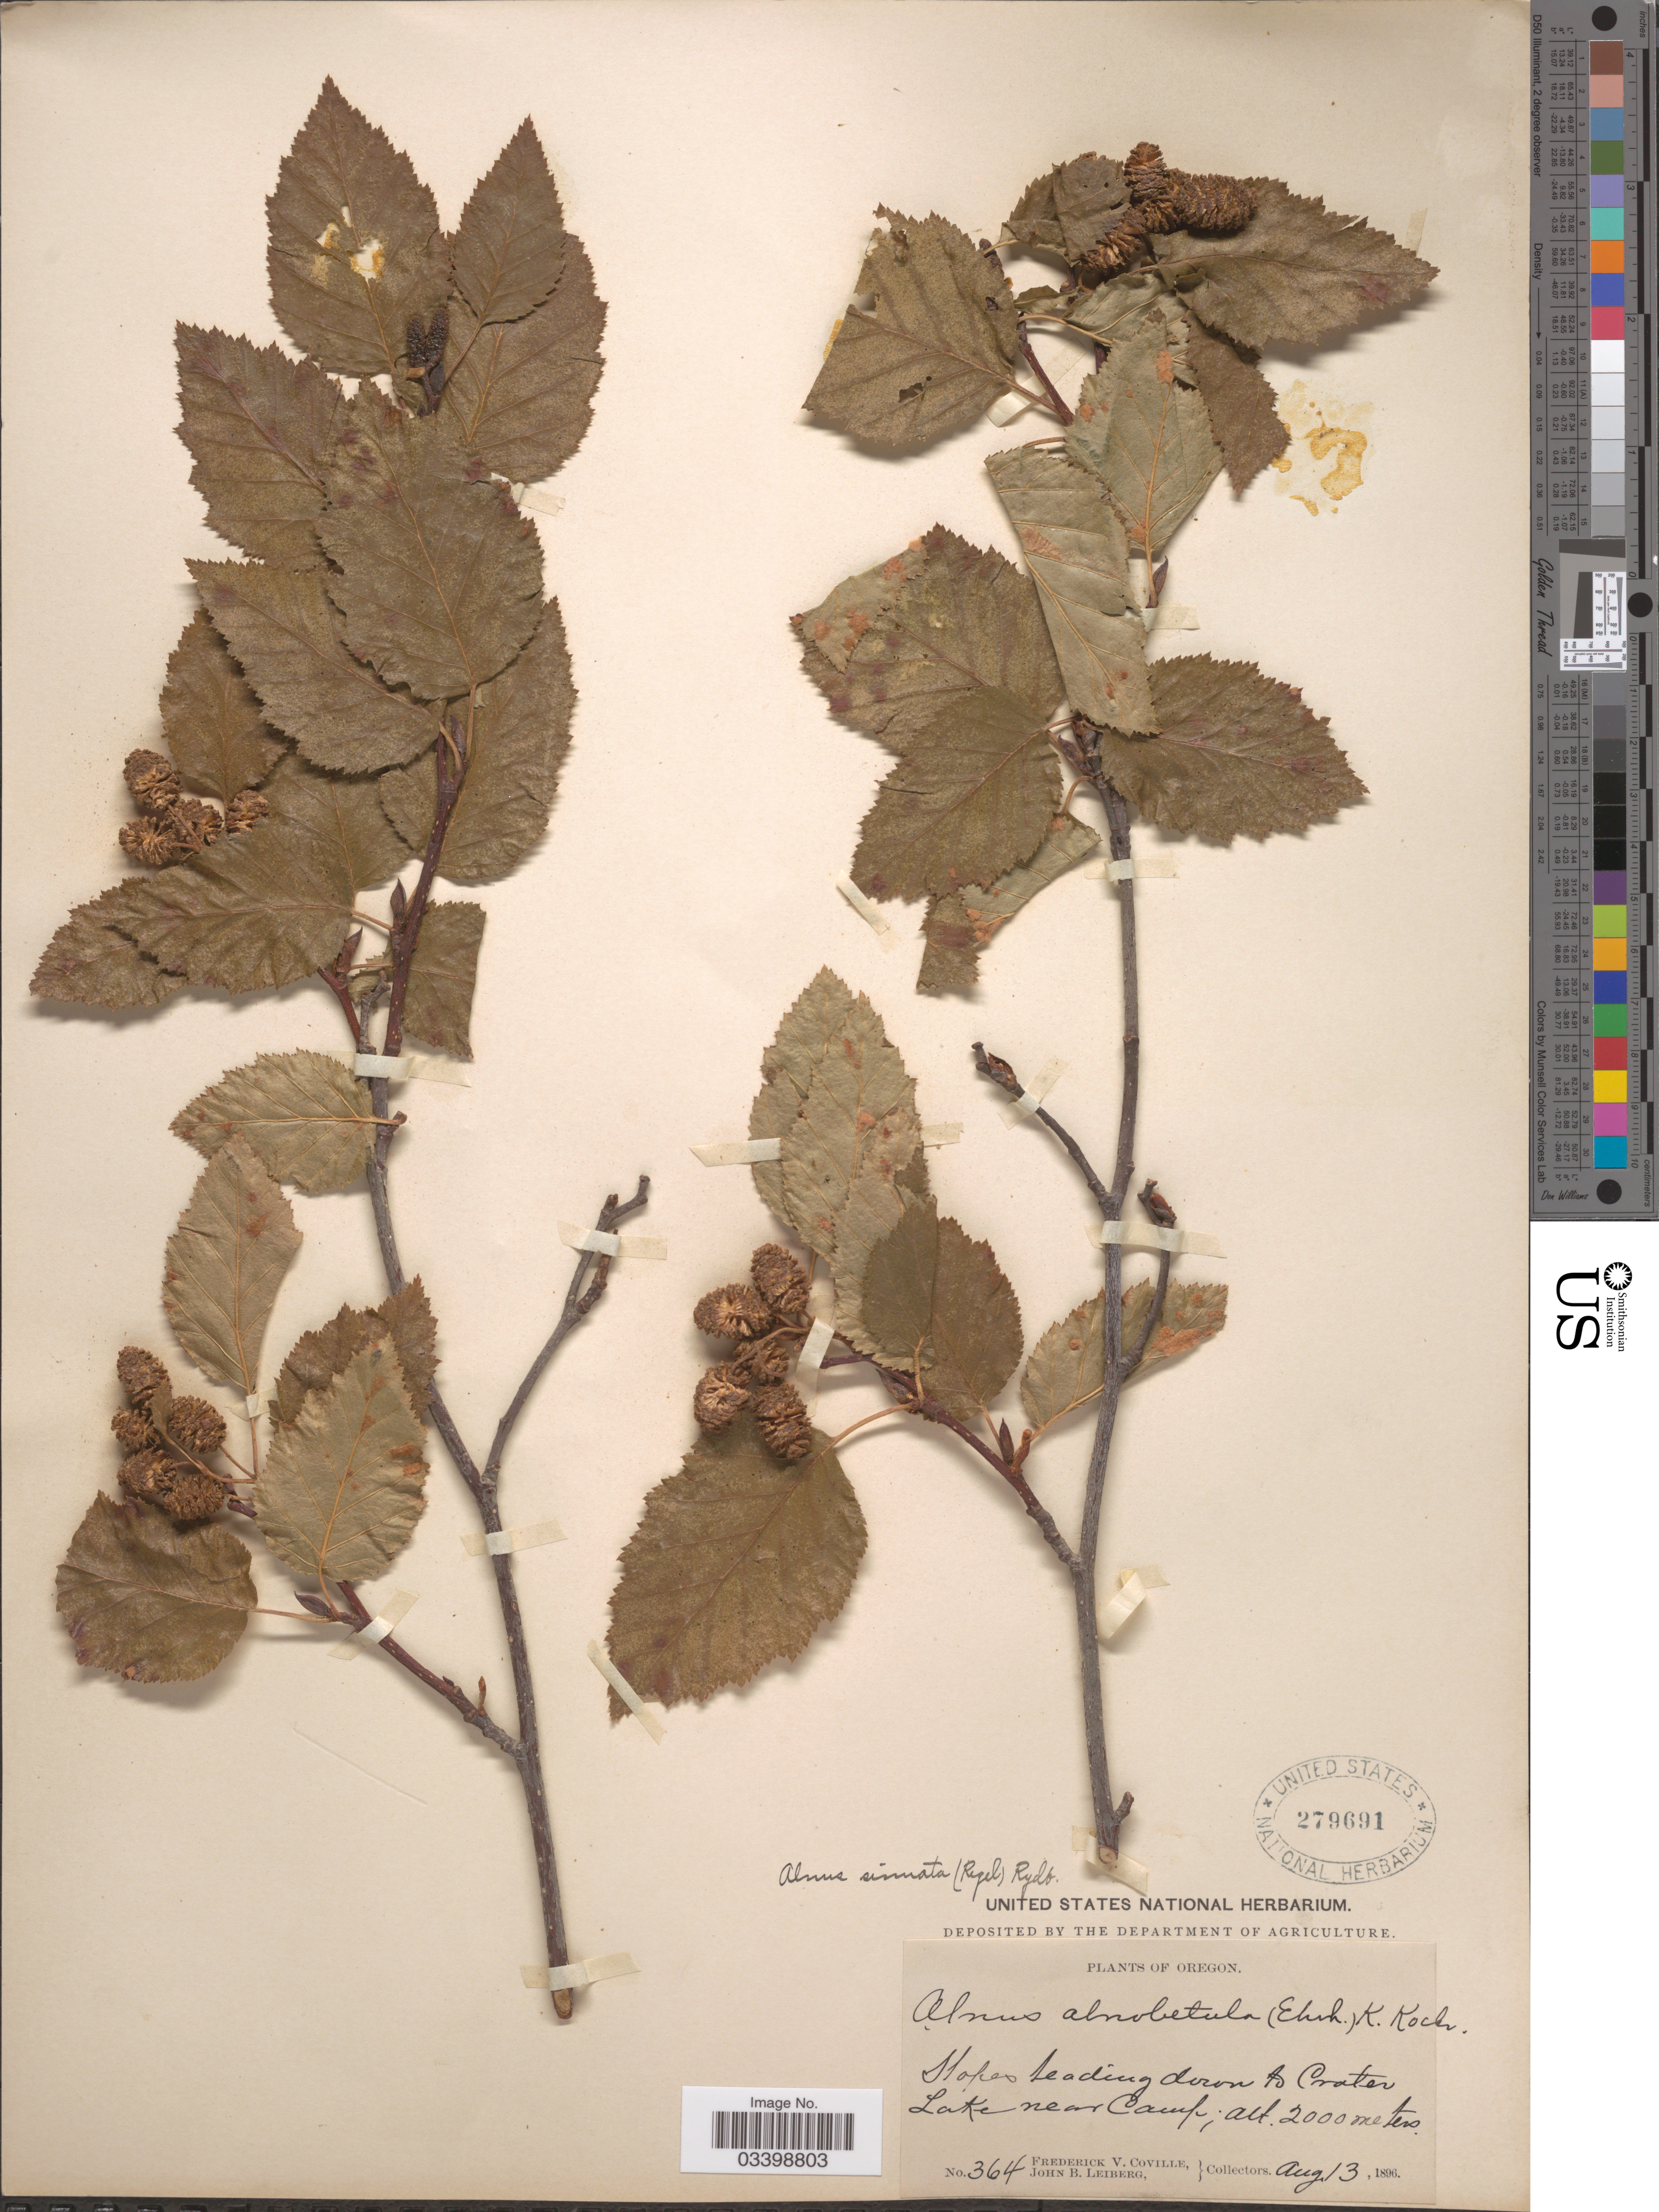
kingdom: Plantae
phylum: Tracheophyta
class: Magnoliopsida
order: Fagales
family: Betulaceae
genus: Alnus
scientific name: Alnus viridis subsp. sinuata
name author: Regel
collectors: F. V. Coville & J. B. Leiberg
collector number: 364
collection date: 1896-08-13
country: United States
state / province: Oregon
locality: Slopes leading down to Crater Lake near Camp.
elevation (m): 2000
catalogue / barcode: US 279691